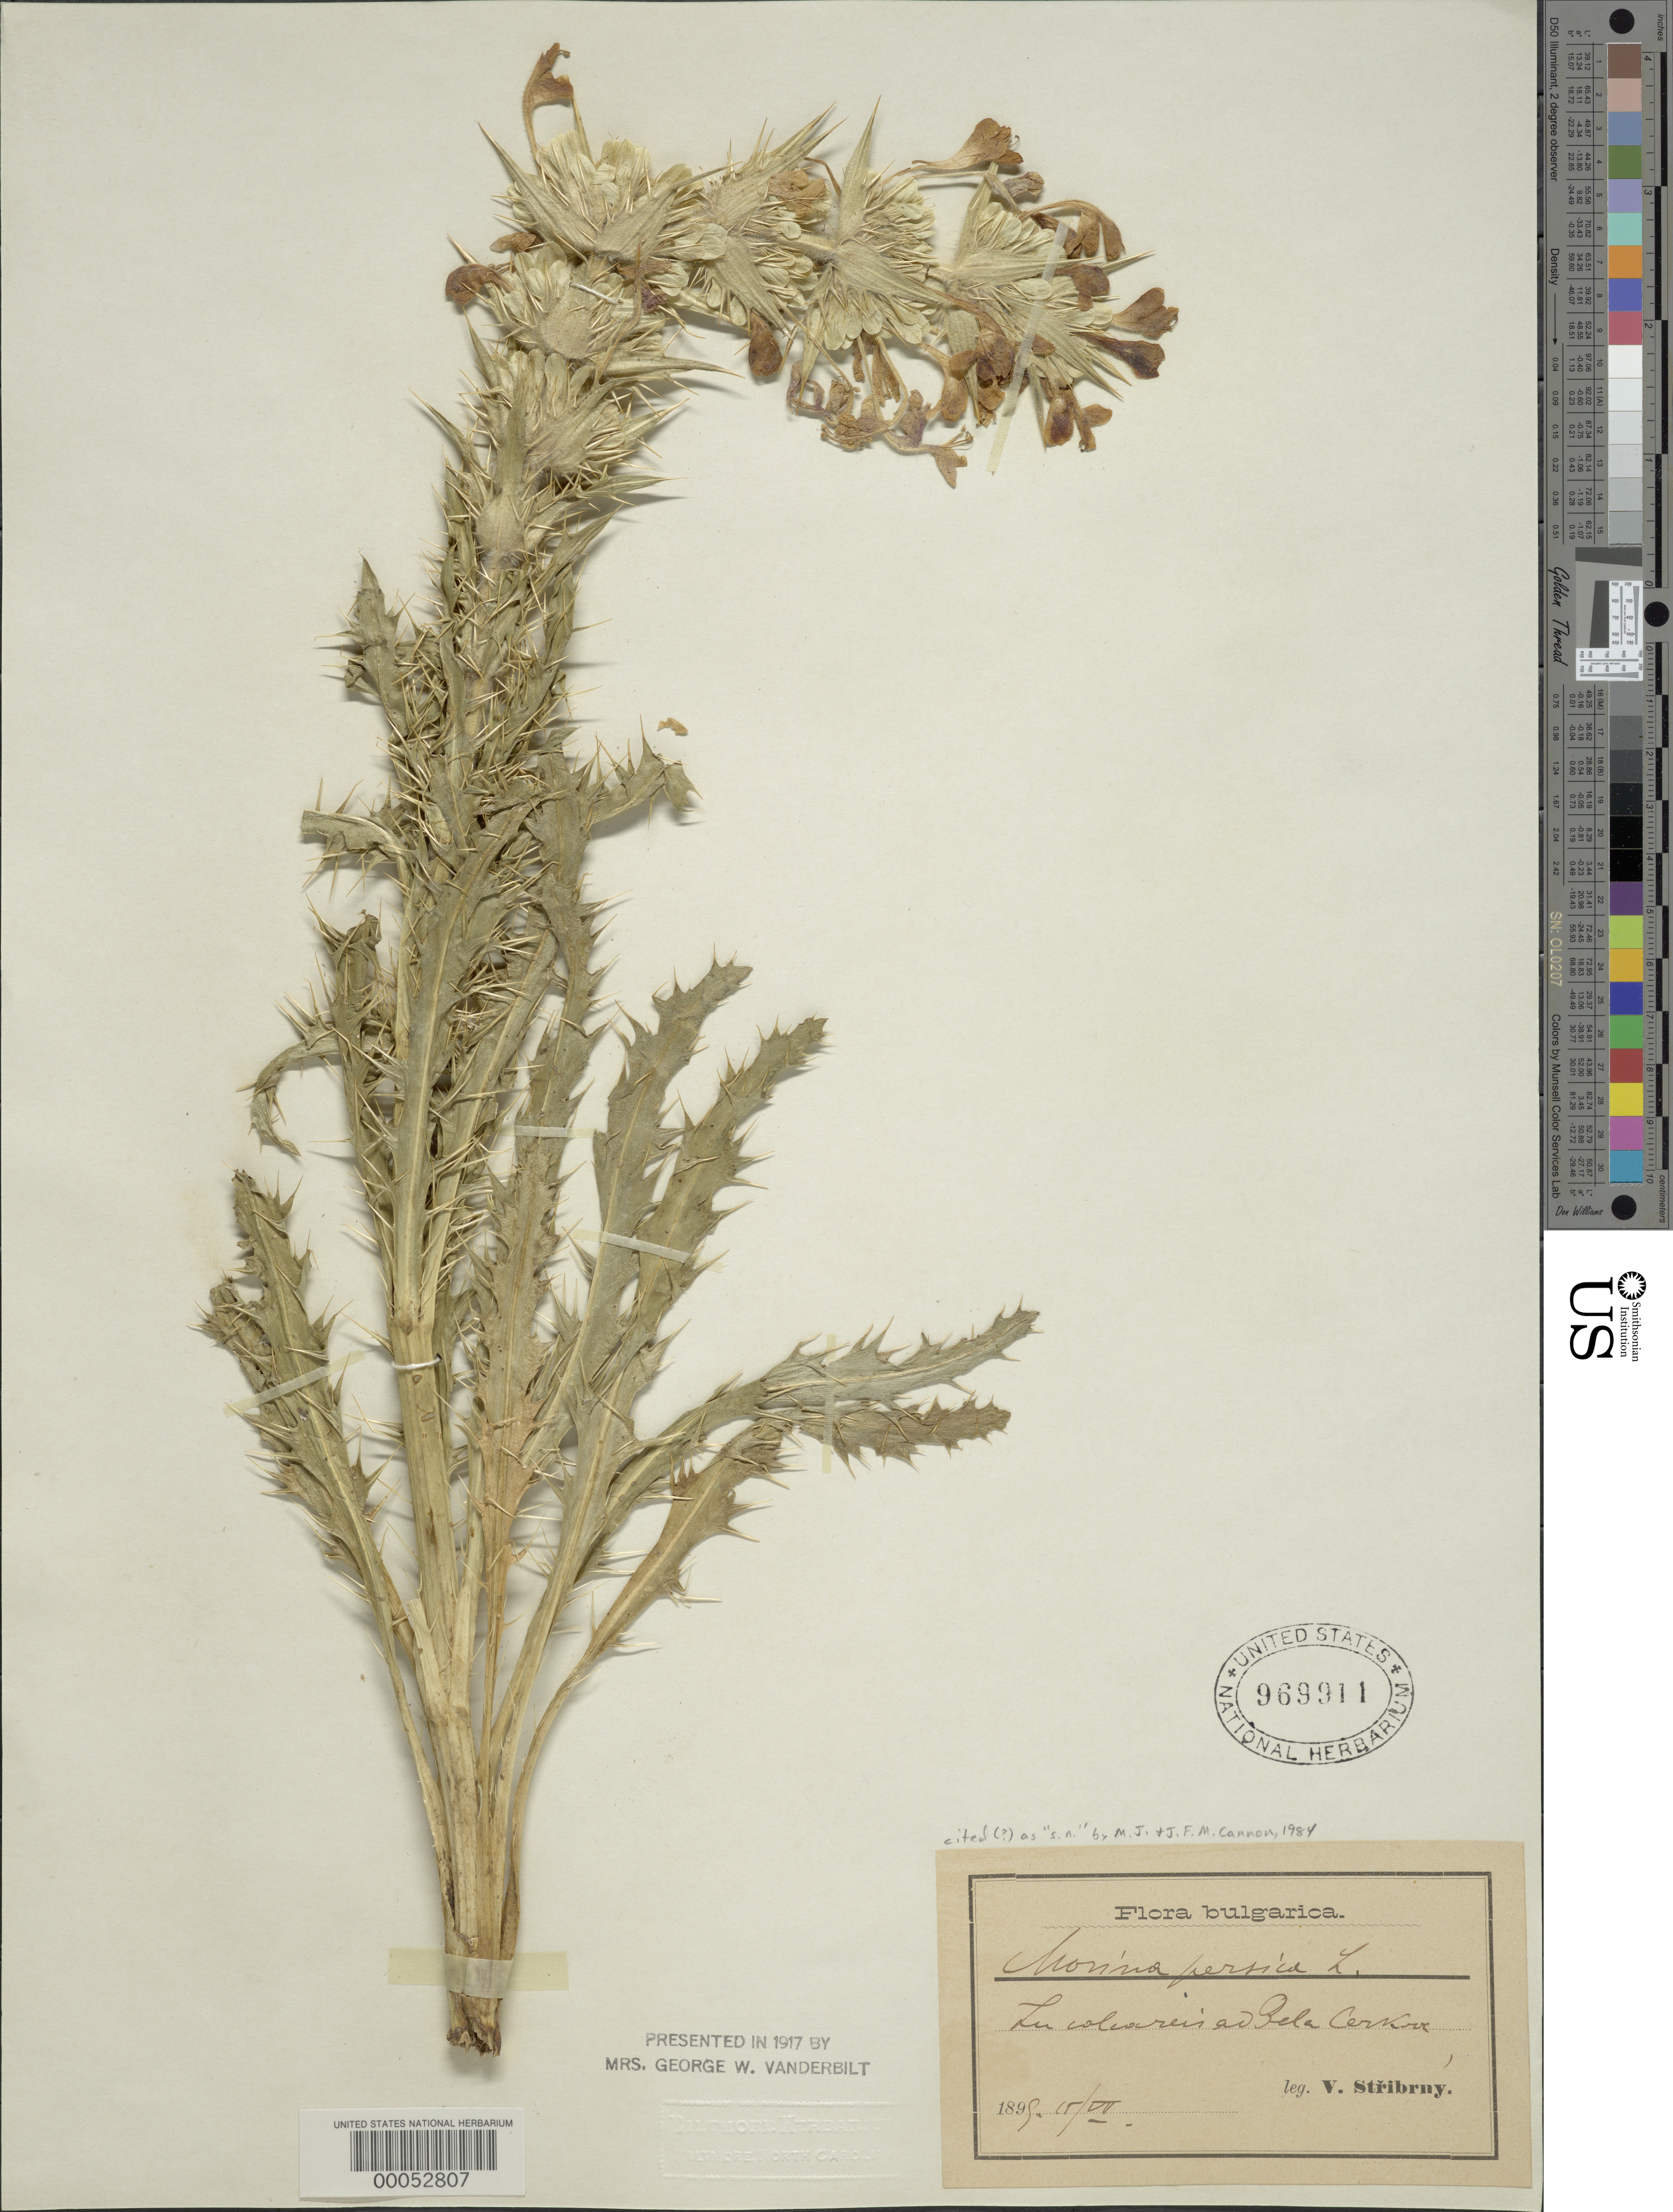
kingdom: Plantae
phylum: Tracheophyta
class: Magnoliopsida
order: Dipsacales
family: Caprifoliaceae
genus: Morina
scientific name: Morina persica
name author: L.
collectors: V. Stribrny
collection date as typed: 15 Jul 1899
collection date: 1899-07-15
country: Bulgaria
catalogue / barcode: US 969911